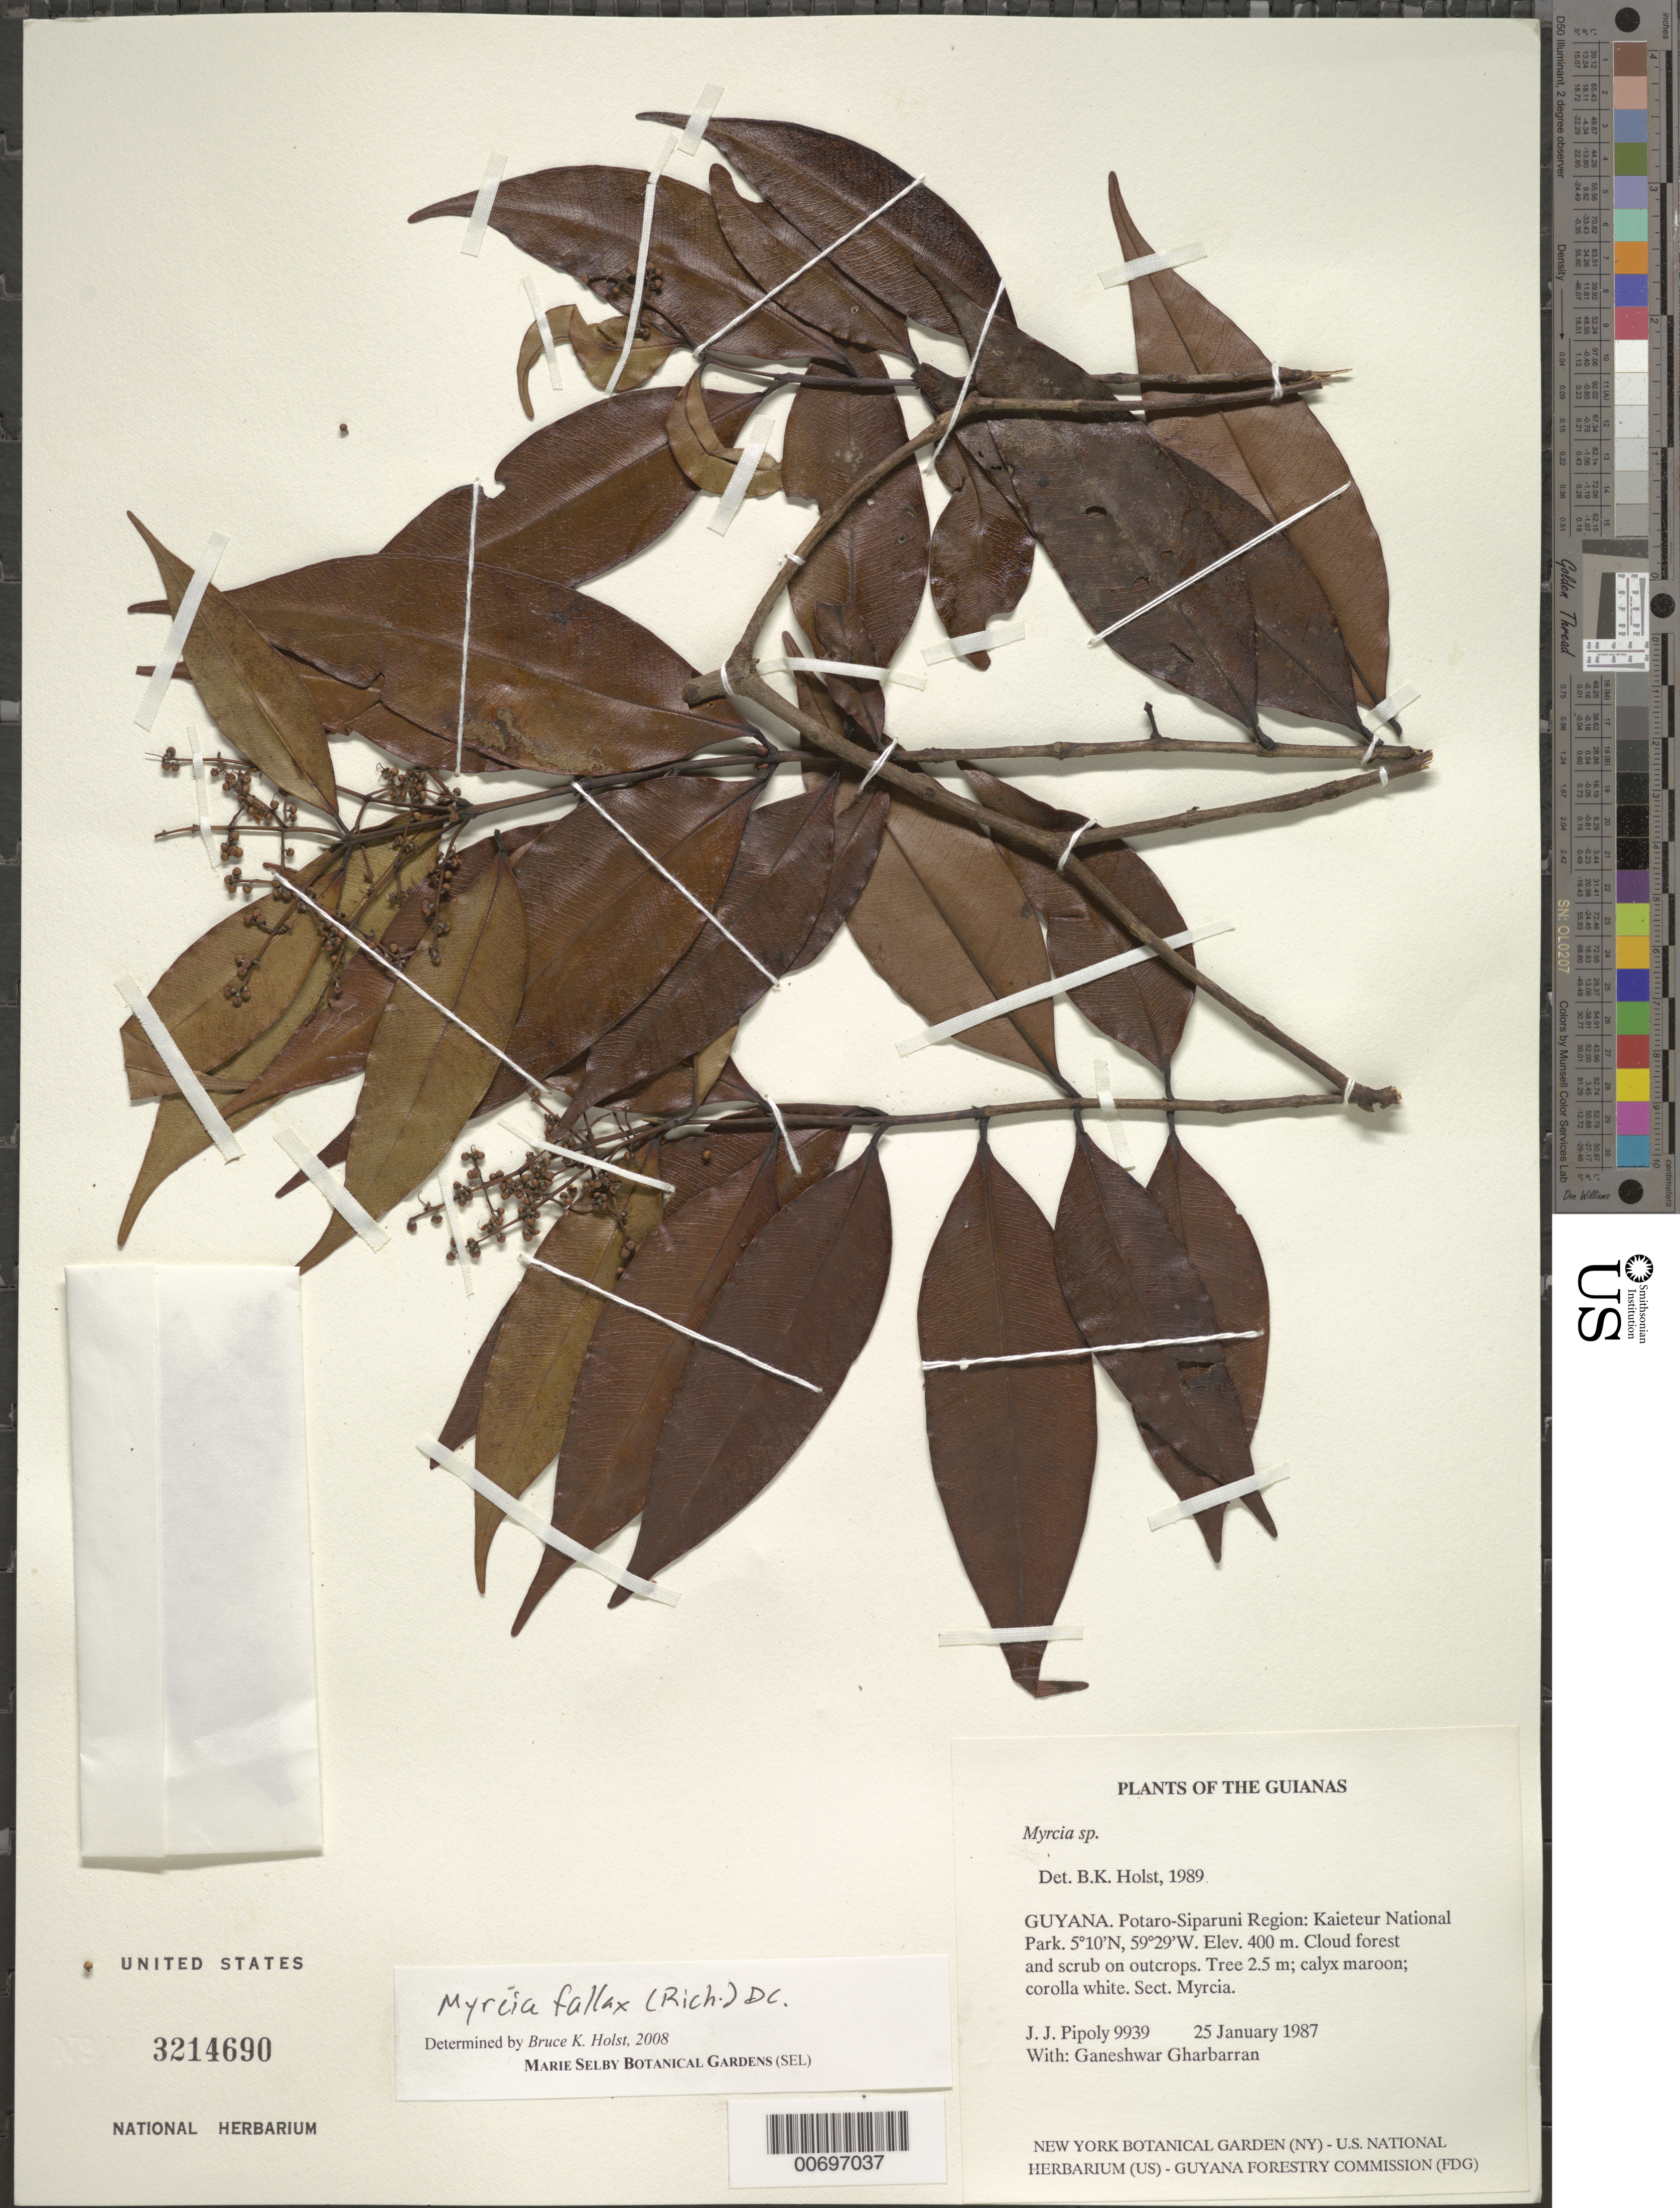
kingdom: Plantae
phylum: Tracheophyta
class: Magnoliopsida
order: Myrtales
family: Myrtaceae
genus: Myrcia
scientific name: Myrcia fallax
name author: (Rich.) DC.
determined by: Holst, Bruce K.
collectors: J. J. Pipoly & G. Gharbarran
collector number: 9939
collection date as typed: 25 January 1987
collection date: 1987-01-25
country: Guyana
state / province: Potaro-Siparuni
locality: Kaieteur National Park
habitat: Cloud forest and scrub on outcrops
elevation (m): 400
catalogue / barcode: US 3214690